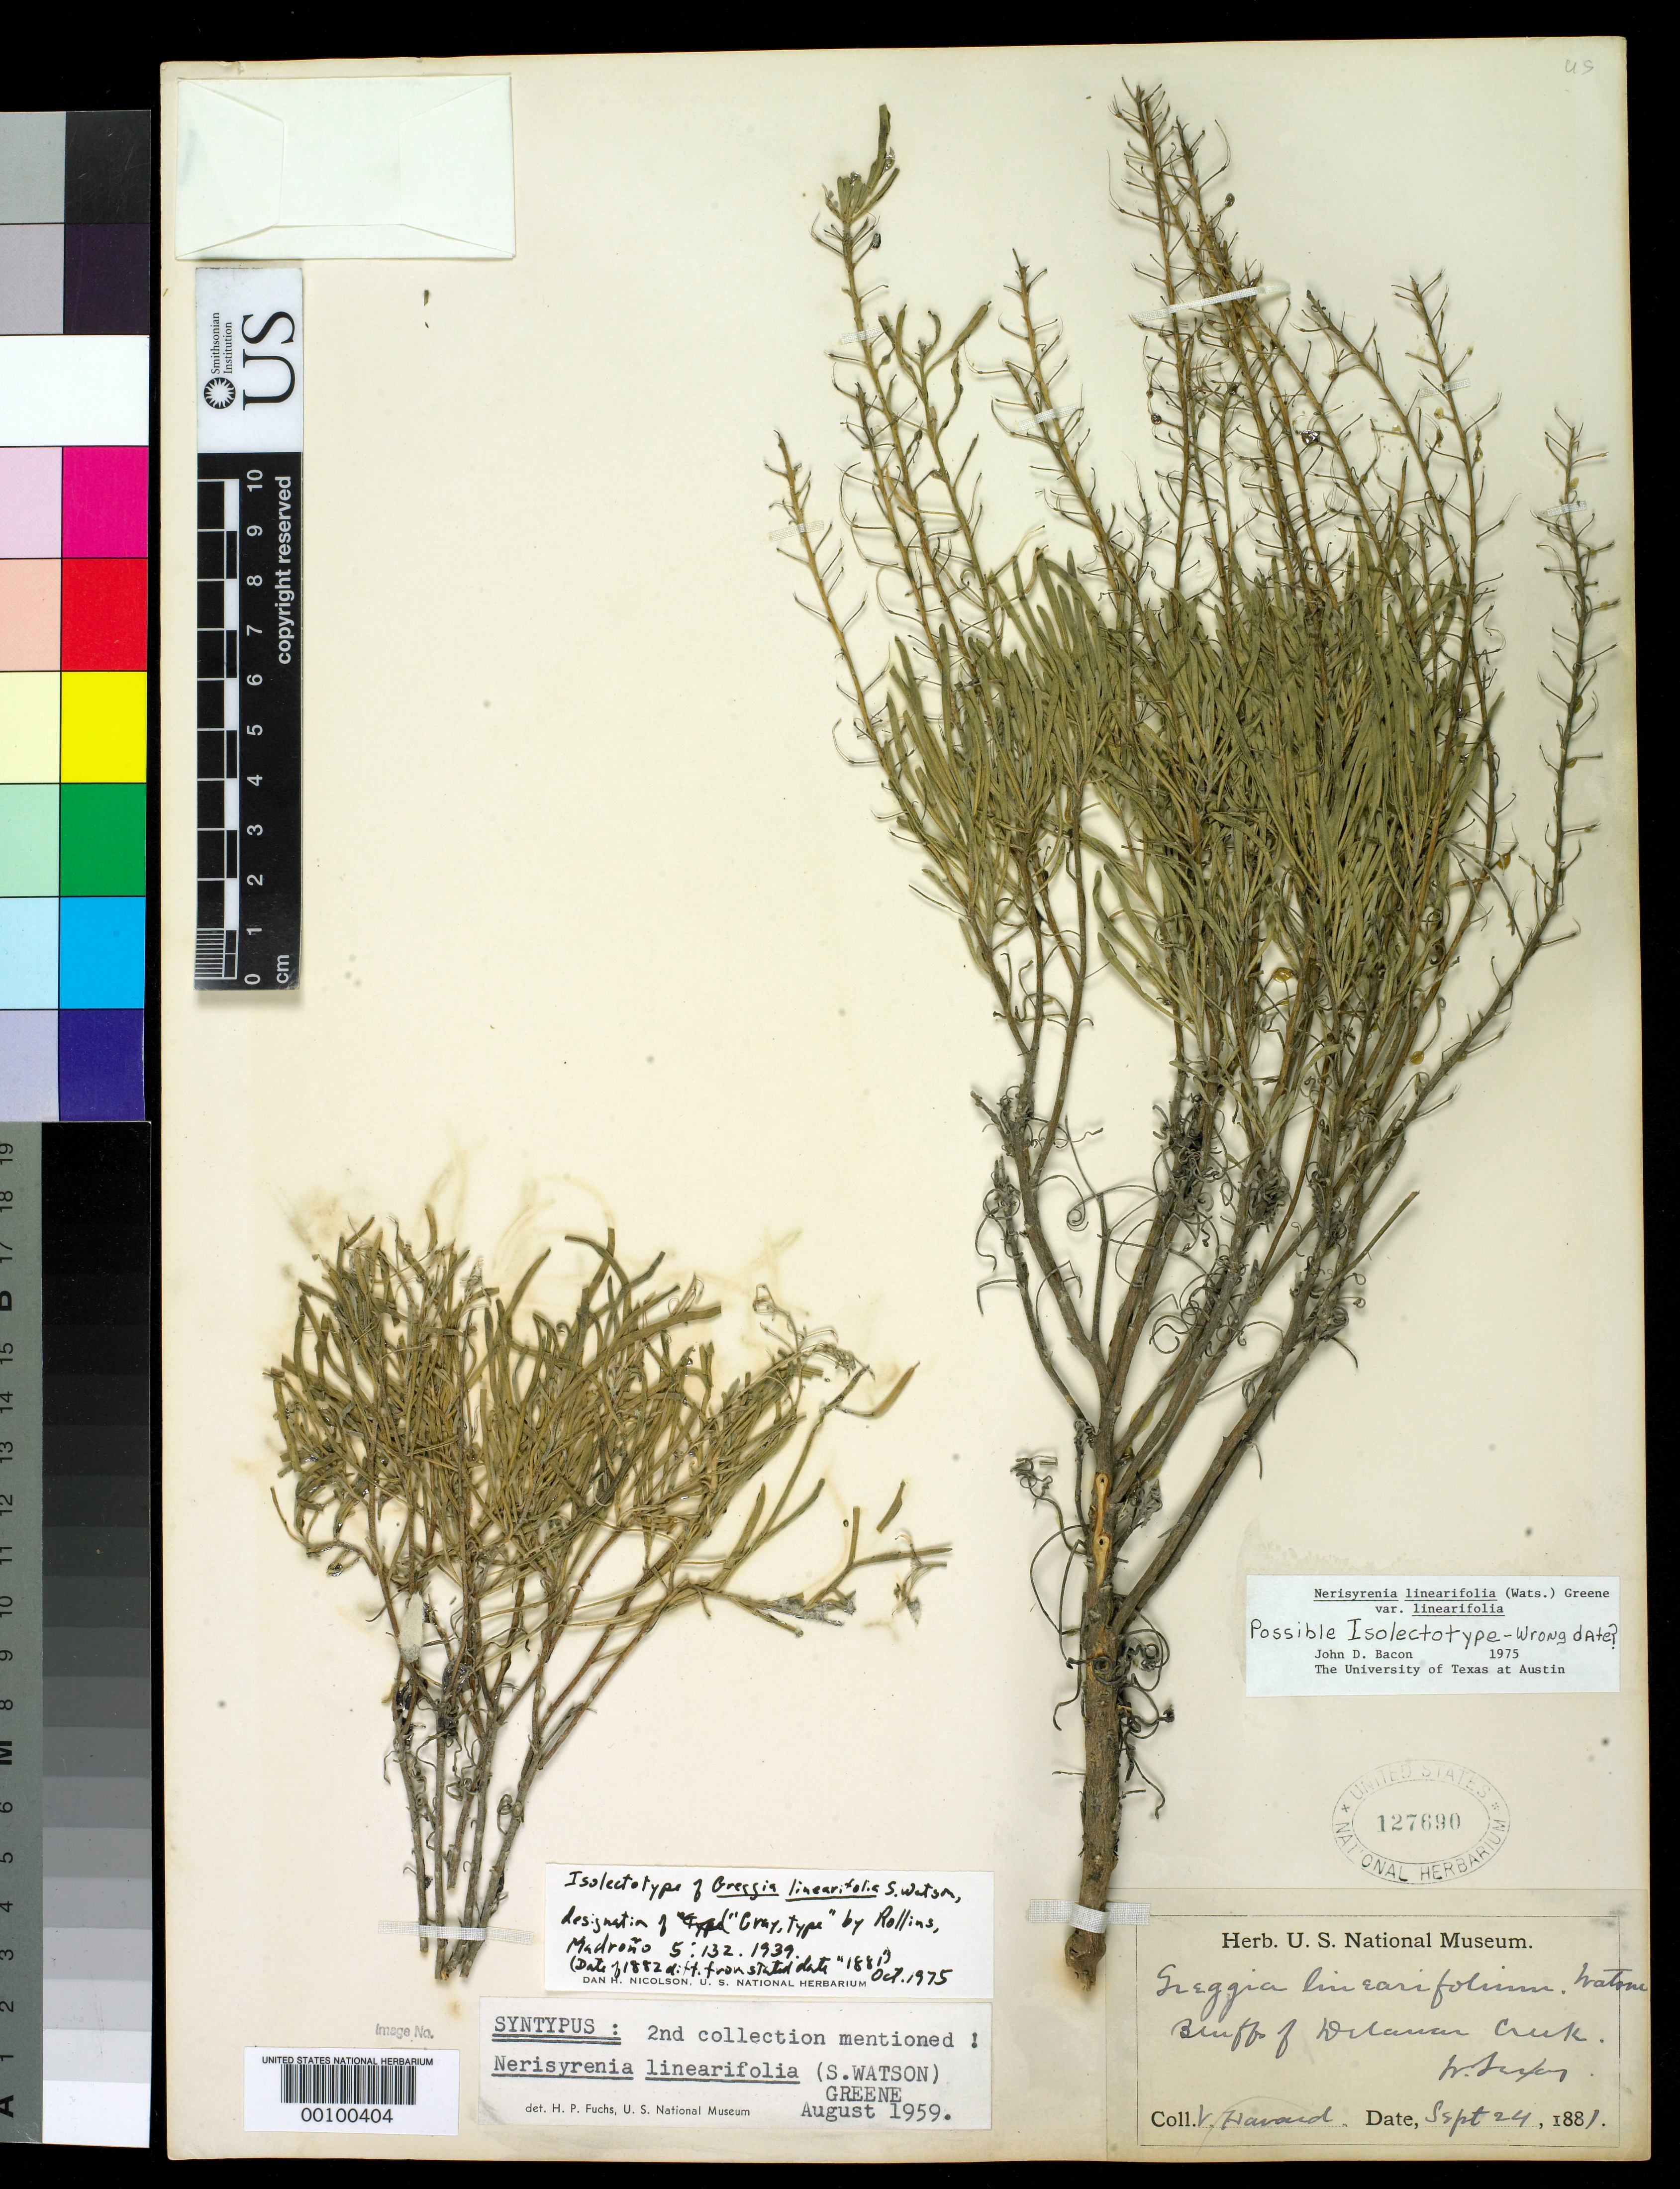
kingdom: Plantae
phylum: Tracheophyta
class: Magnoliopsida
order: Brassicales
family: Brassicaceae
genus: Greggia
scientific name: Greggia linearifolia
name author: S. Watson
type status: Syntype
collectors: V. Havard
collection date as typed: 24 Sep 1881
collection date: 1881-09-24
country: United States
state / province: Texas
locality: West Texas, bluff of Delaware Creek.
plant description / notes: "Possible isolectotype - wrong date?"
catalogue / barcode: US 127690